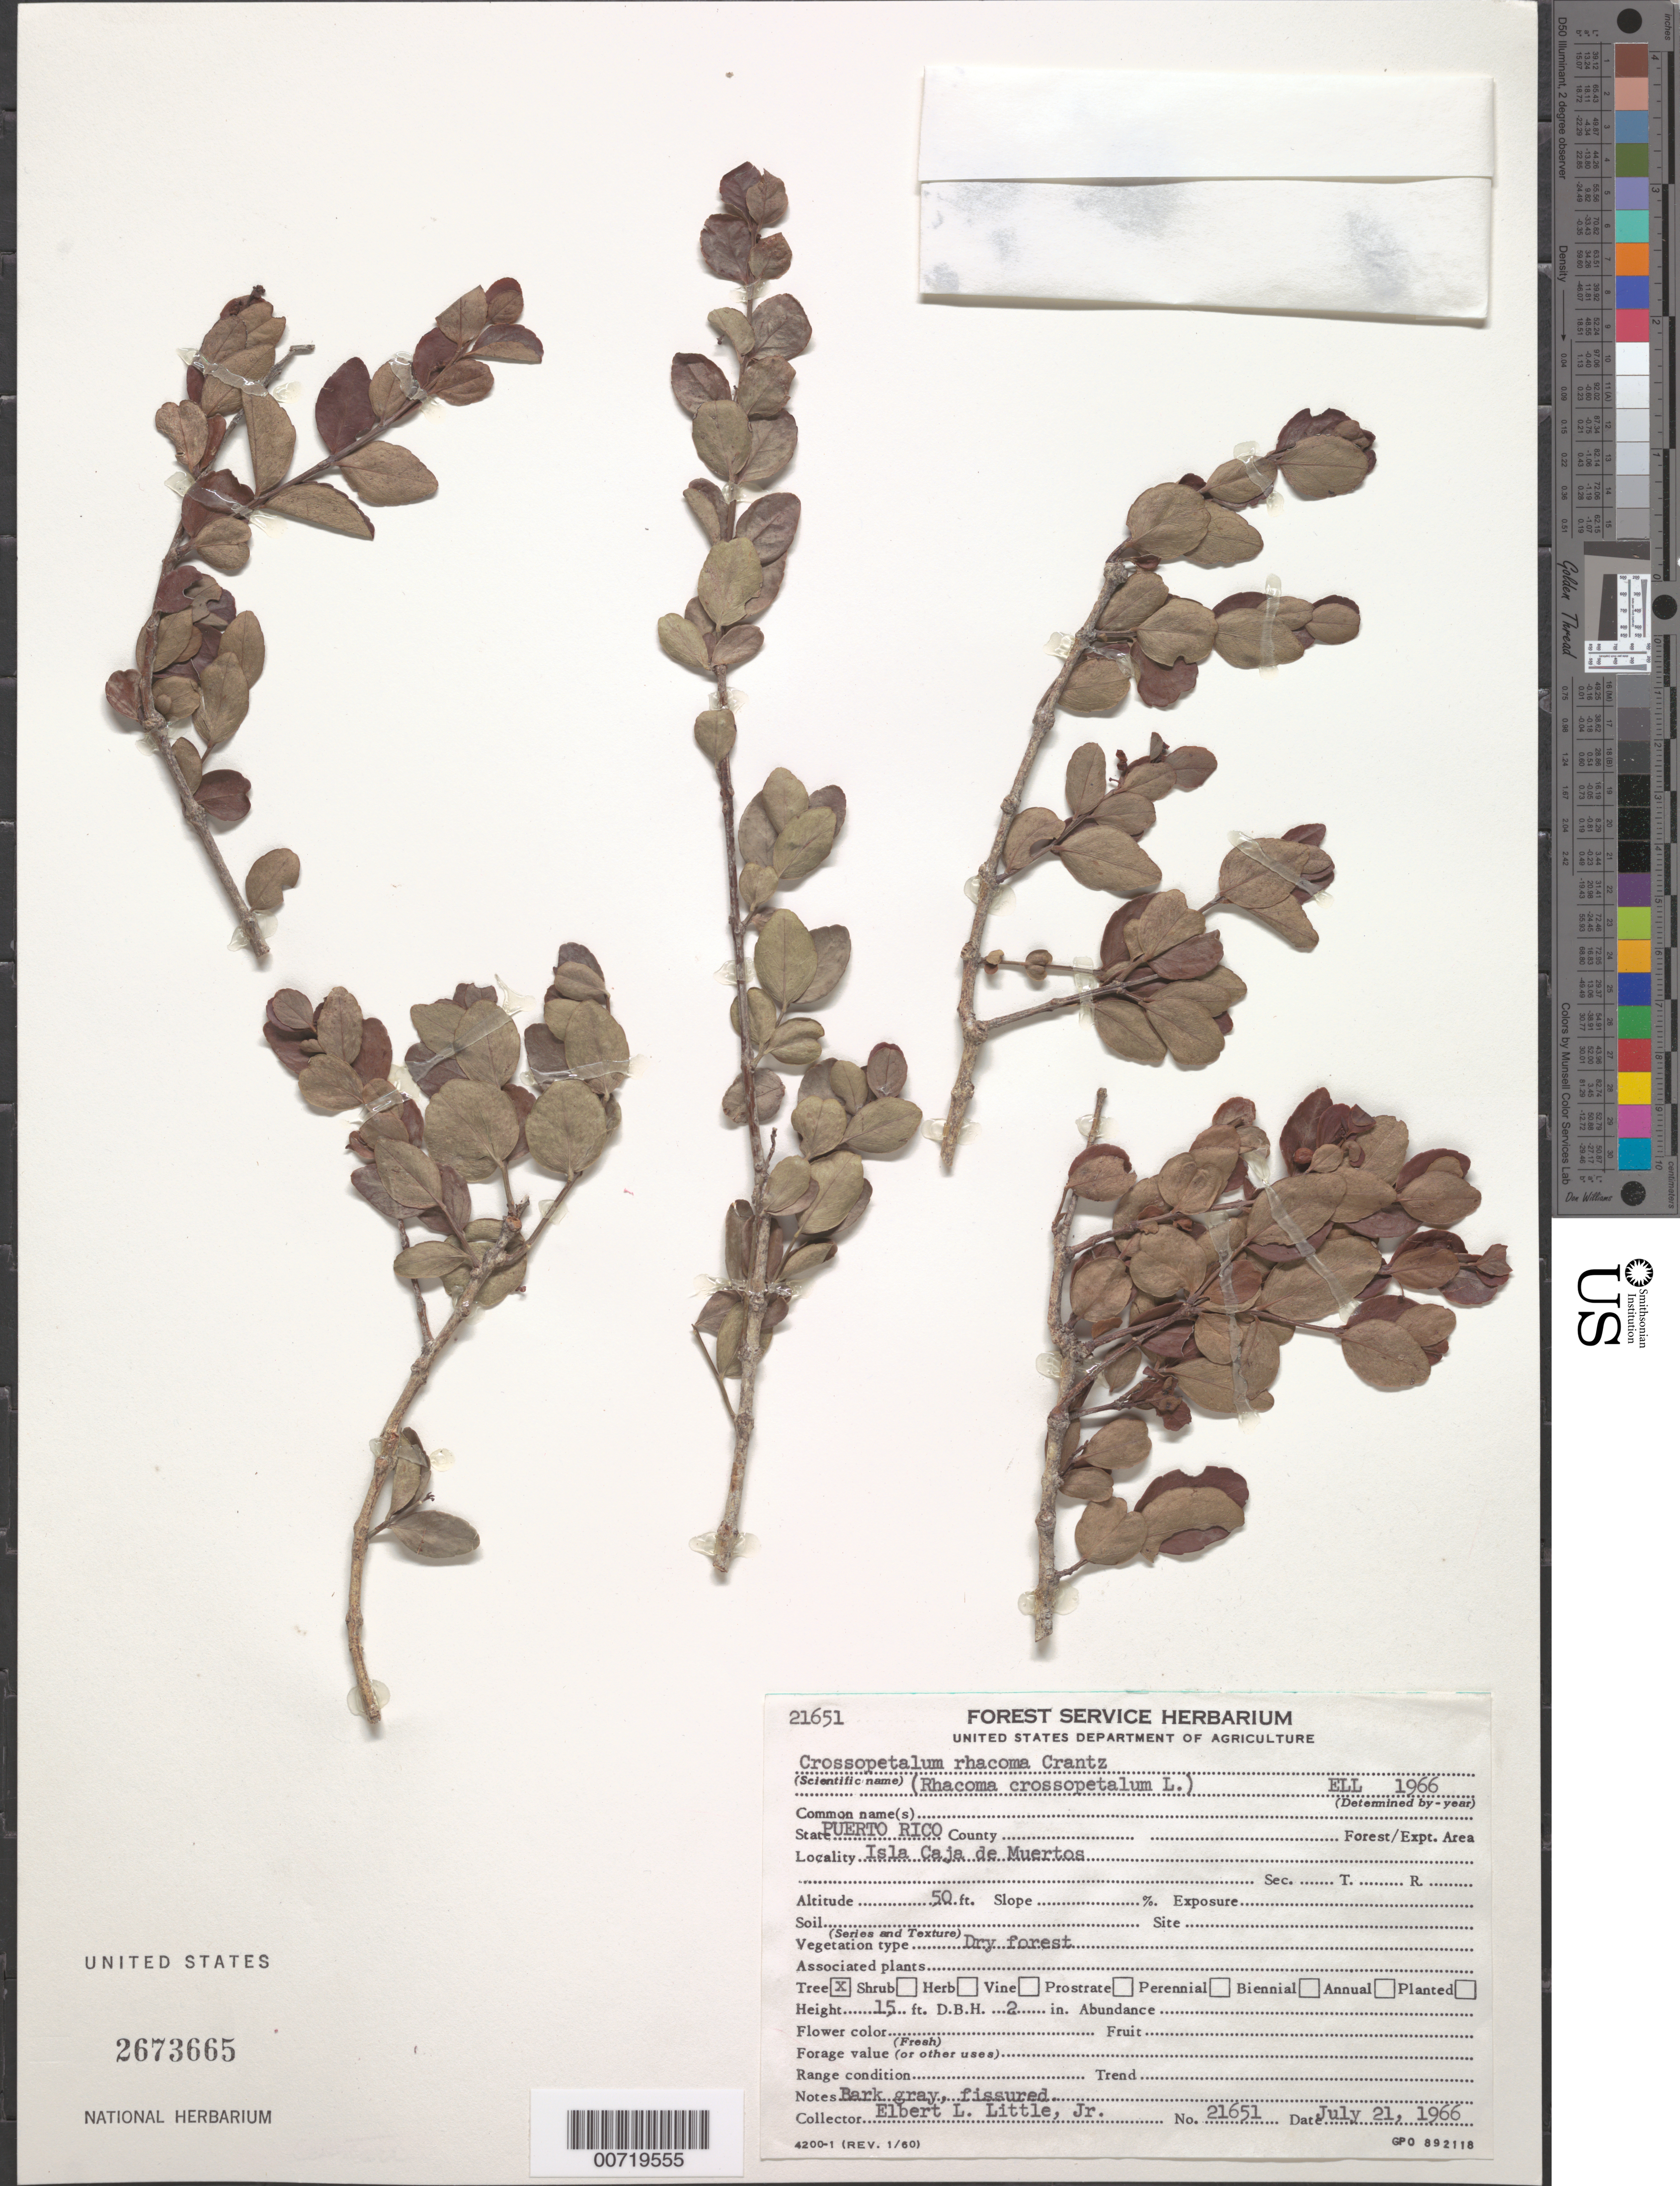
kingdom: Plantae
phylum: Tracheophyta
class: Magnoliopsida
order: Celastrales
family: Celastraceae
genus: Crossopetalum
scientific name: Crossopetalum rhacoma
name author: Crantz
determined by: Little, Elbert L., Jr., (FSSR), United States Department of Agriculture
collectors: E. L. Little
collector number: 21651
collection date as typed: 21 Jul 1966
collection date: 1966-07-21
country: Puerto Rico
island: Caja de Muerto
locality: Isla Caja de Muertos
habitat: Dry forest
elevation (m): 15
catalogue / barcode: US 2673665